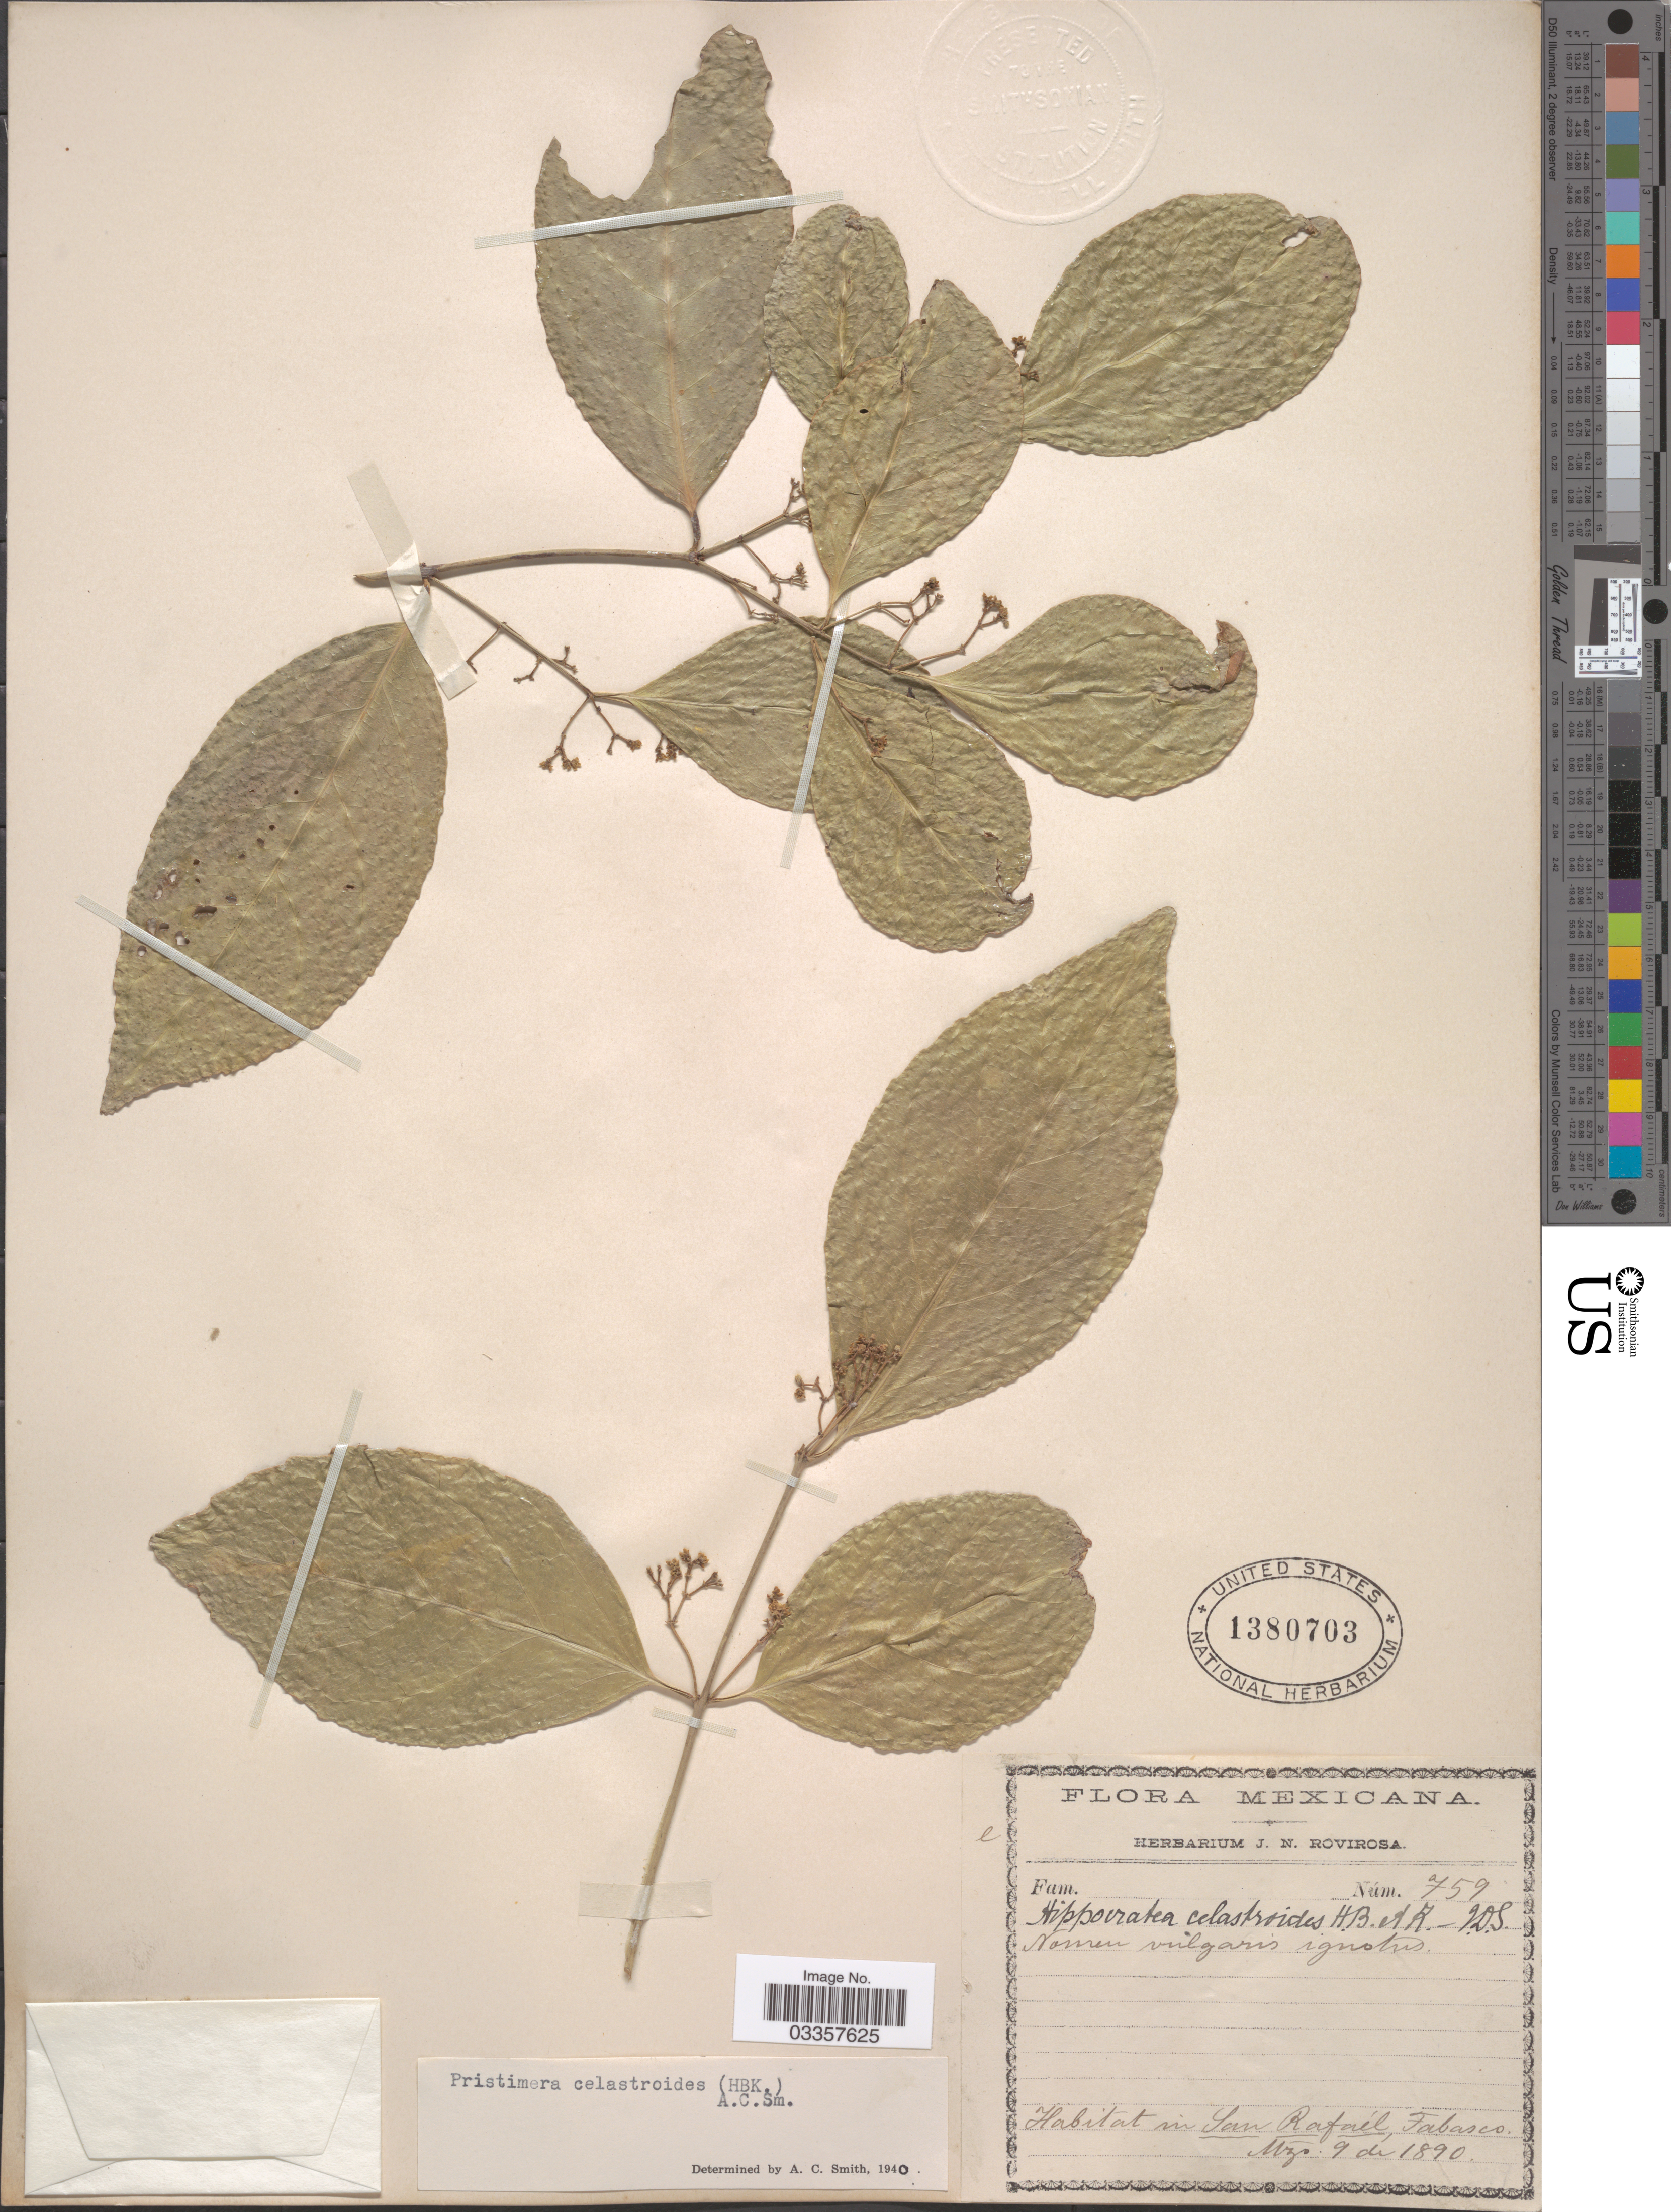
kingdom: Plantae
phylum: Tracheophyta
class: Magnoliopsida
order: Celastrales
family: Celastraceae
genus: Pristimera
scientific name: Pristimera celastroides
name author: (Kunth) A.C. Sm.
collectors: ex herb. J. N. Rovirosa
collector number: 759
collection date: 1890-03-09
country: Mexico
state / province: Tabasco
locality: In San Rafaél.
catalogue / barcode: US 1380703